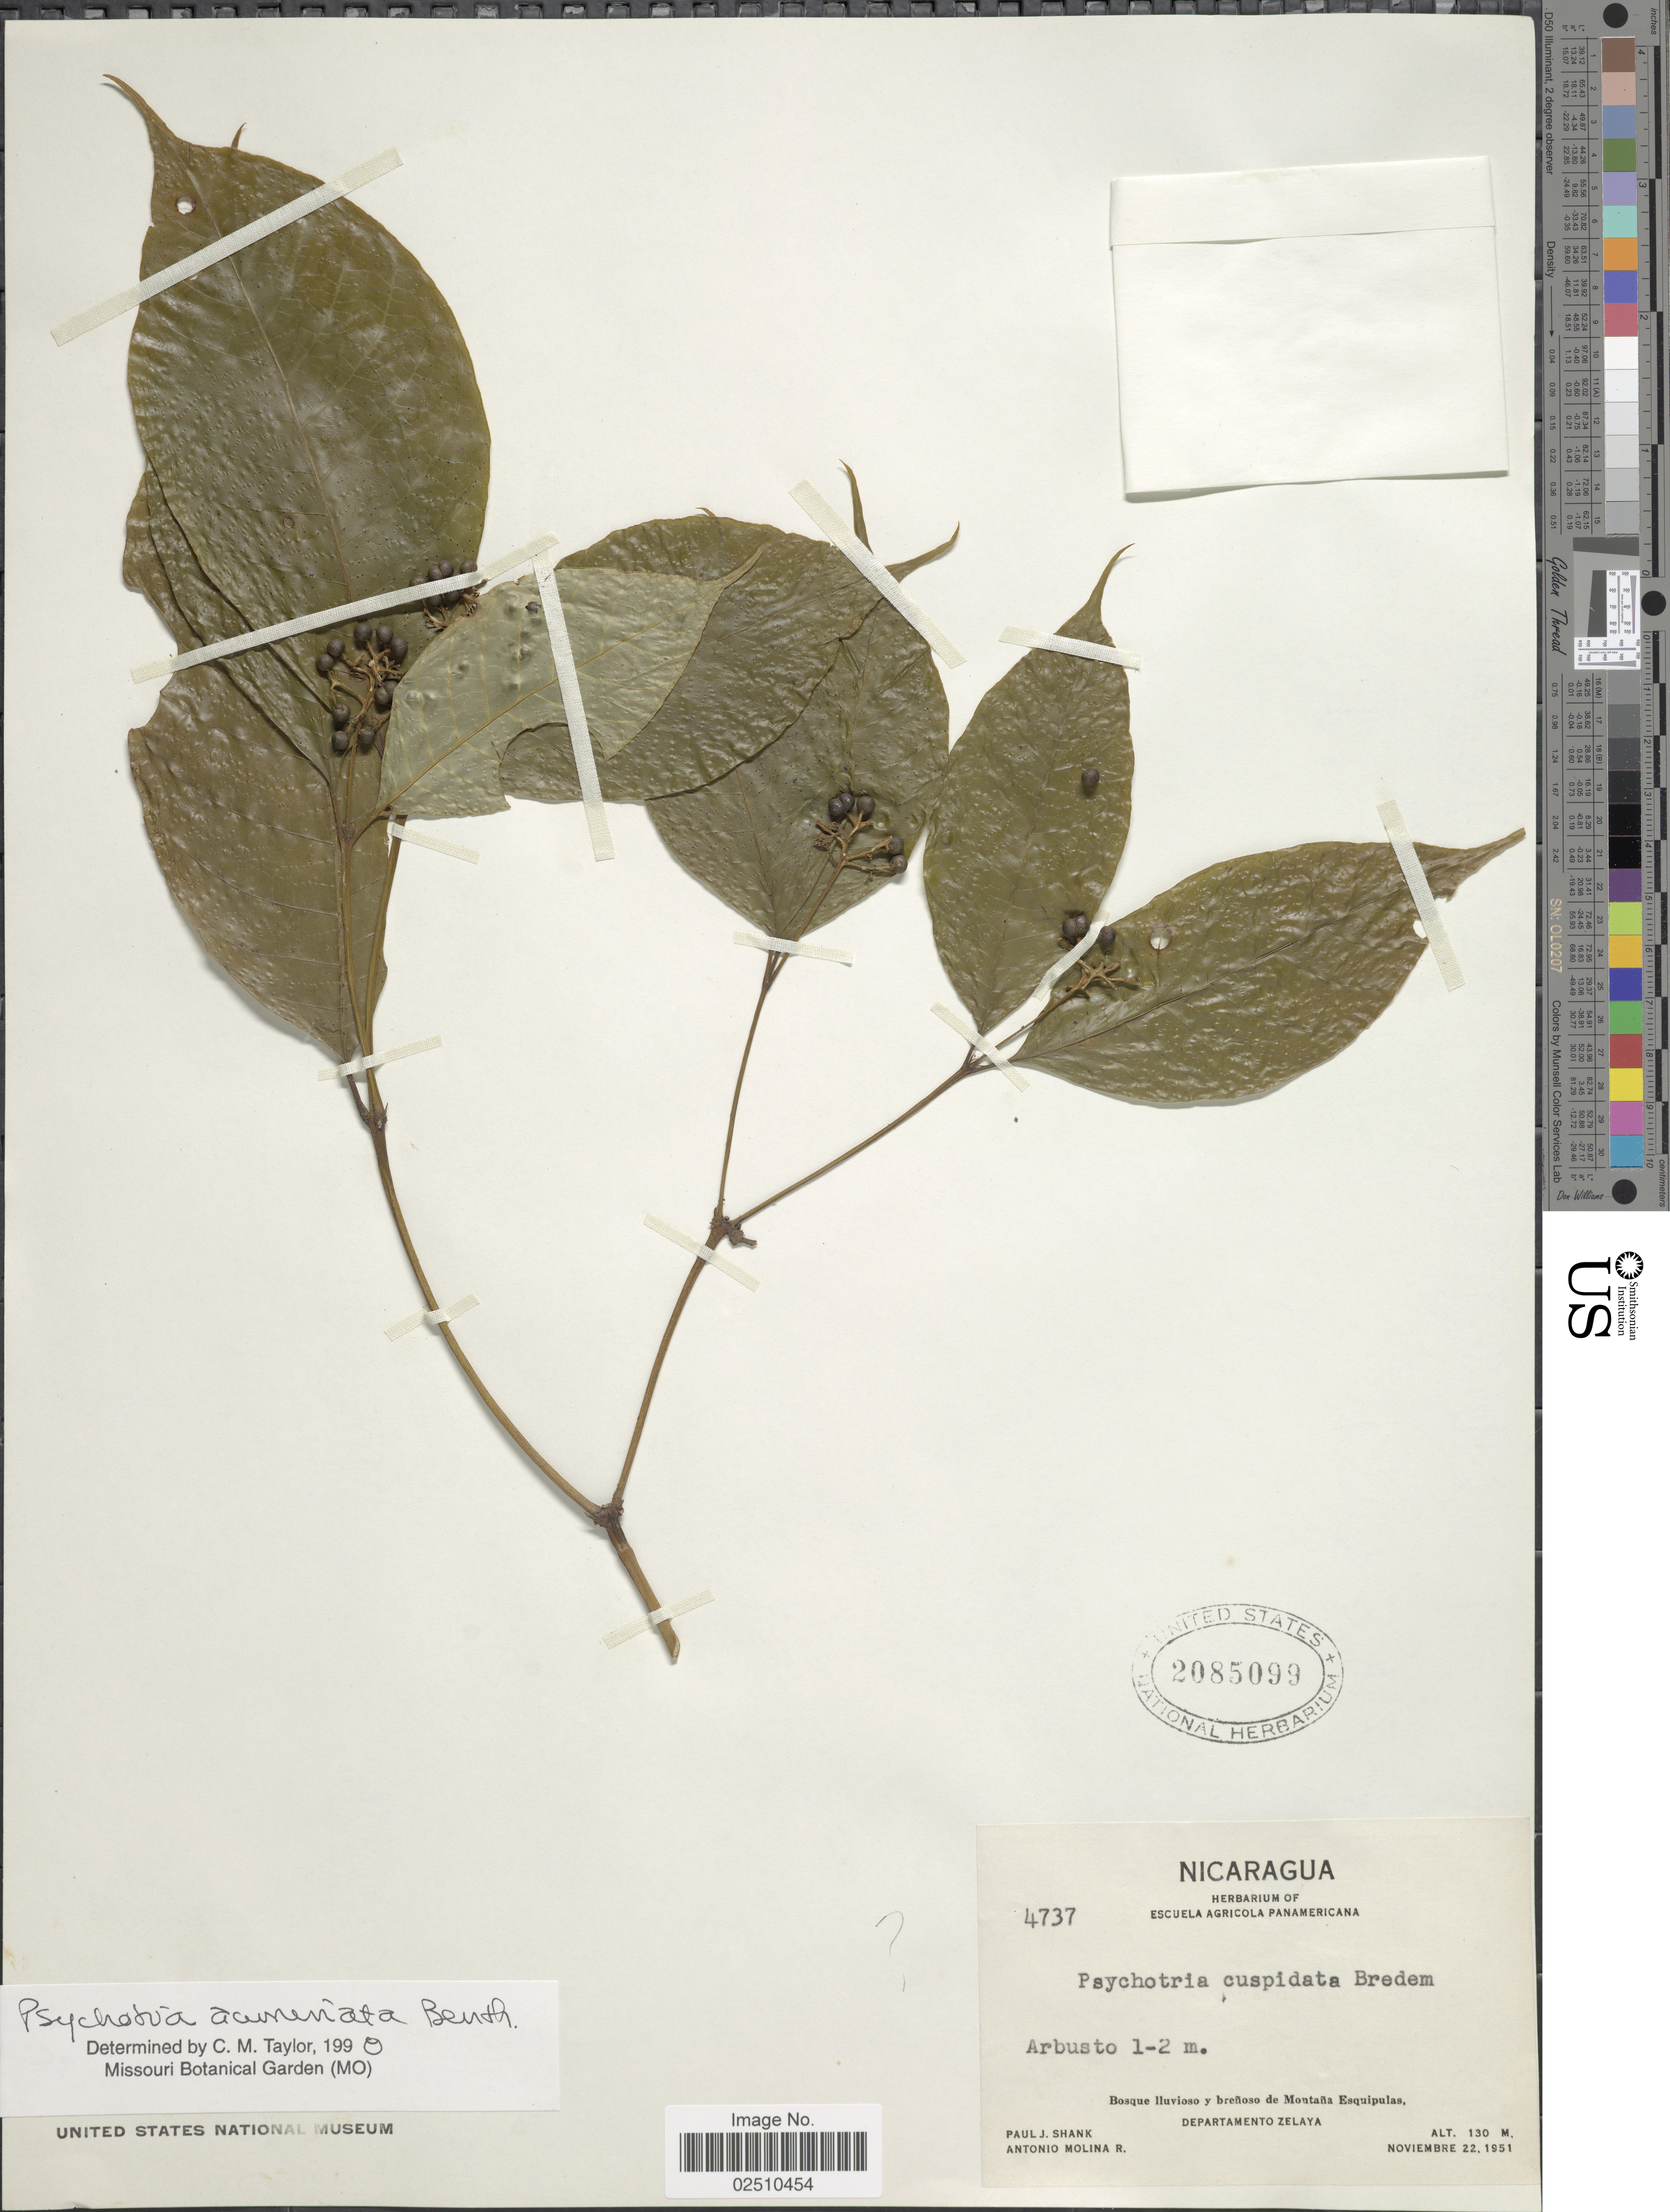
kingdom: Plantae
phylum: Tracheophyta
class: Magnoliopsida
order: Gentianales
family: Rubiaceae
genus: Psychotria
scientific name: Psychotria acuminata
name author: Benth.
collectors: P. J. Shank & A. Molina R.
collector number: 4737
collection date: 1951-11-22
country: Nicaragua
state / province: Atlantico Norte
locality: Montana Esquipulas, Departamento Zelaya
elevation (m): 130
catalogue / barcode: US 2085099